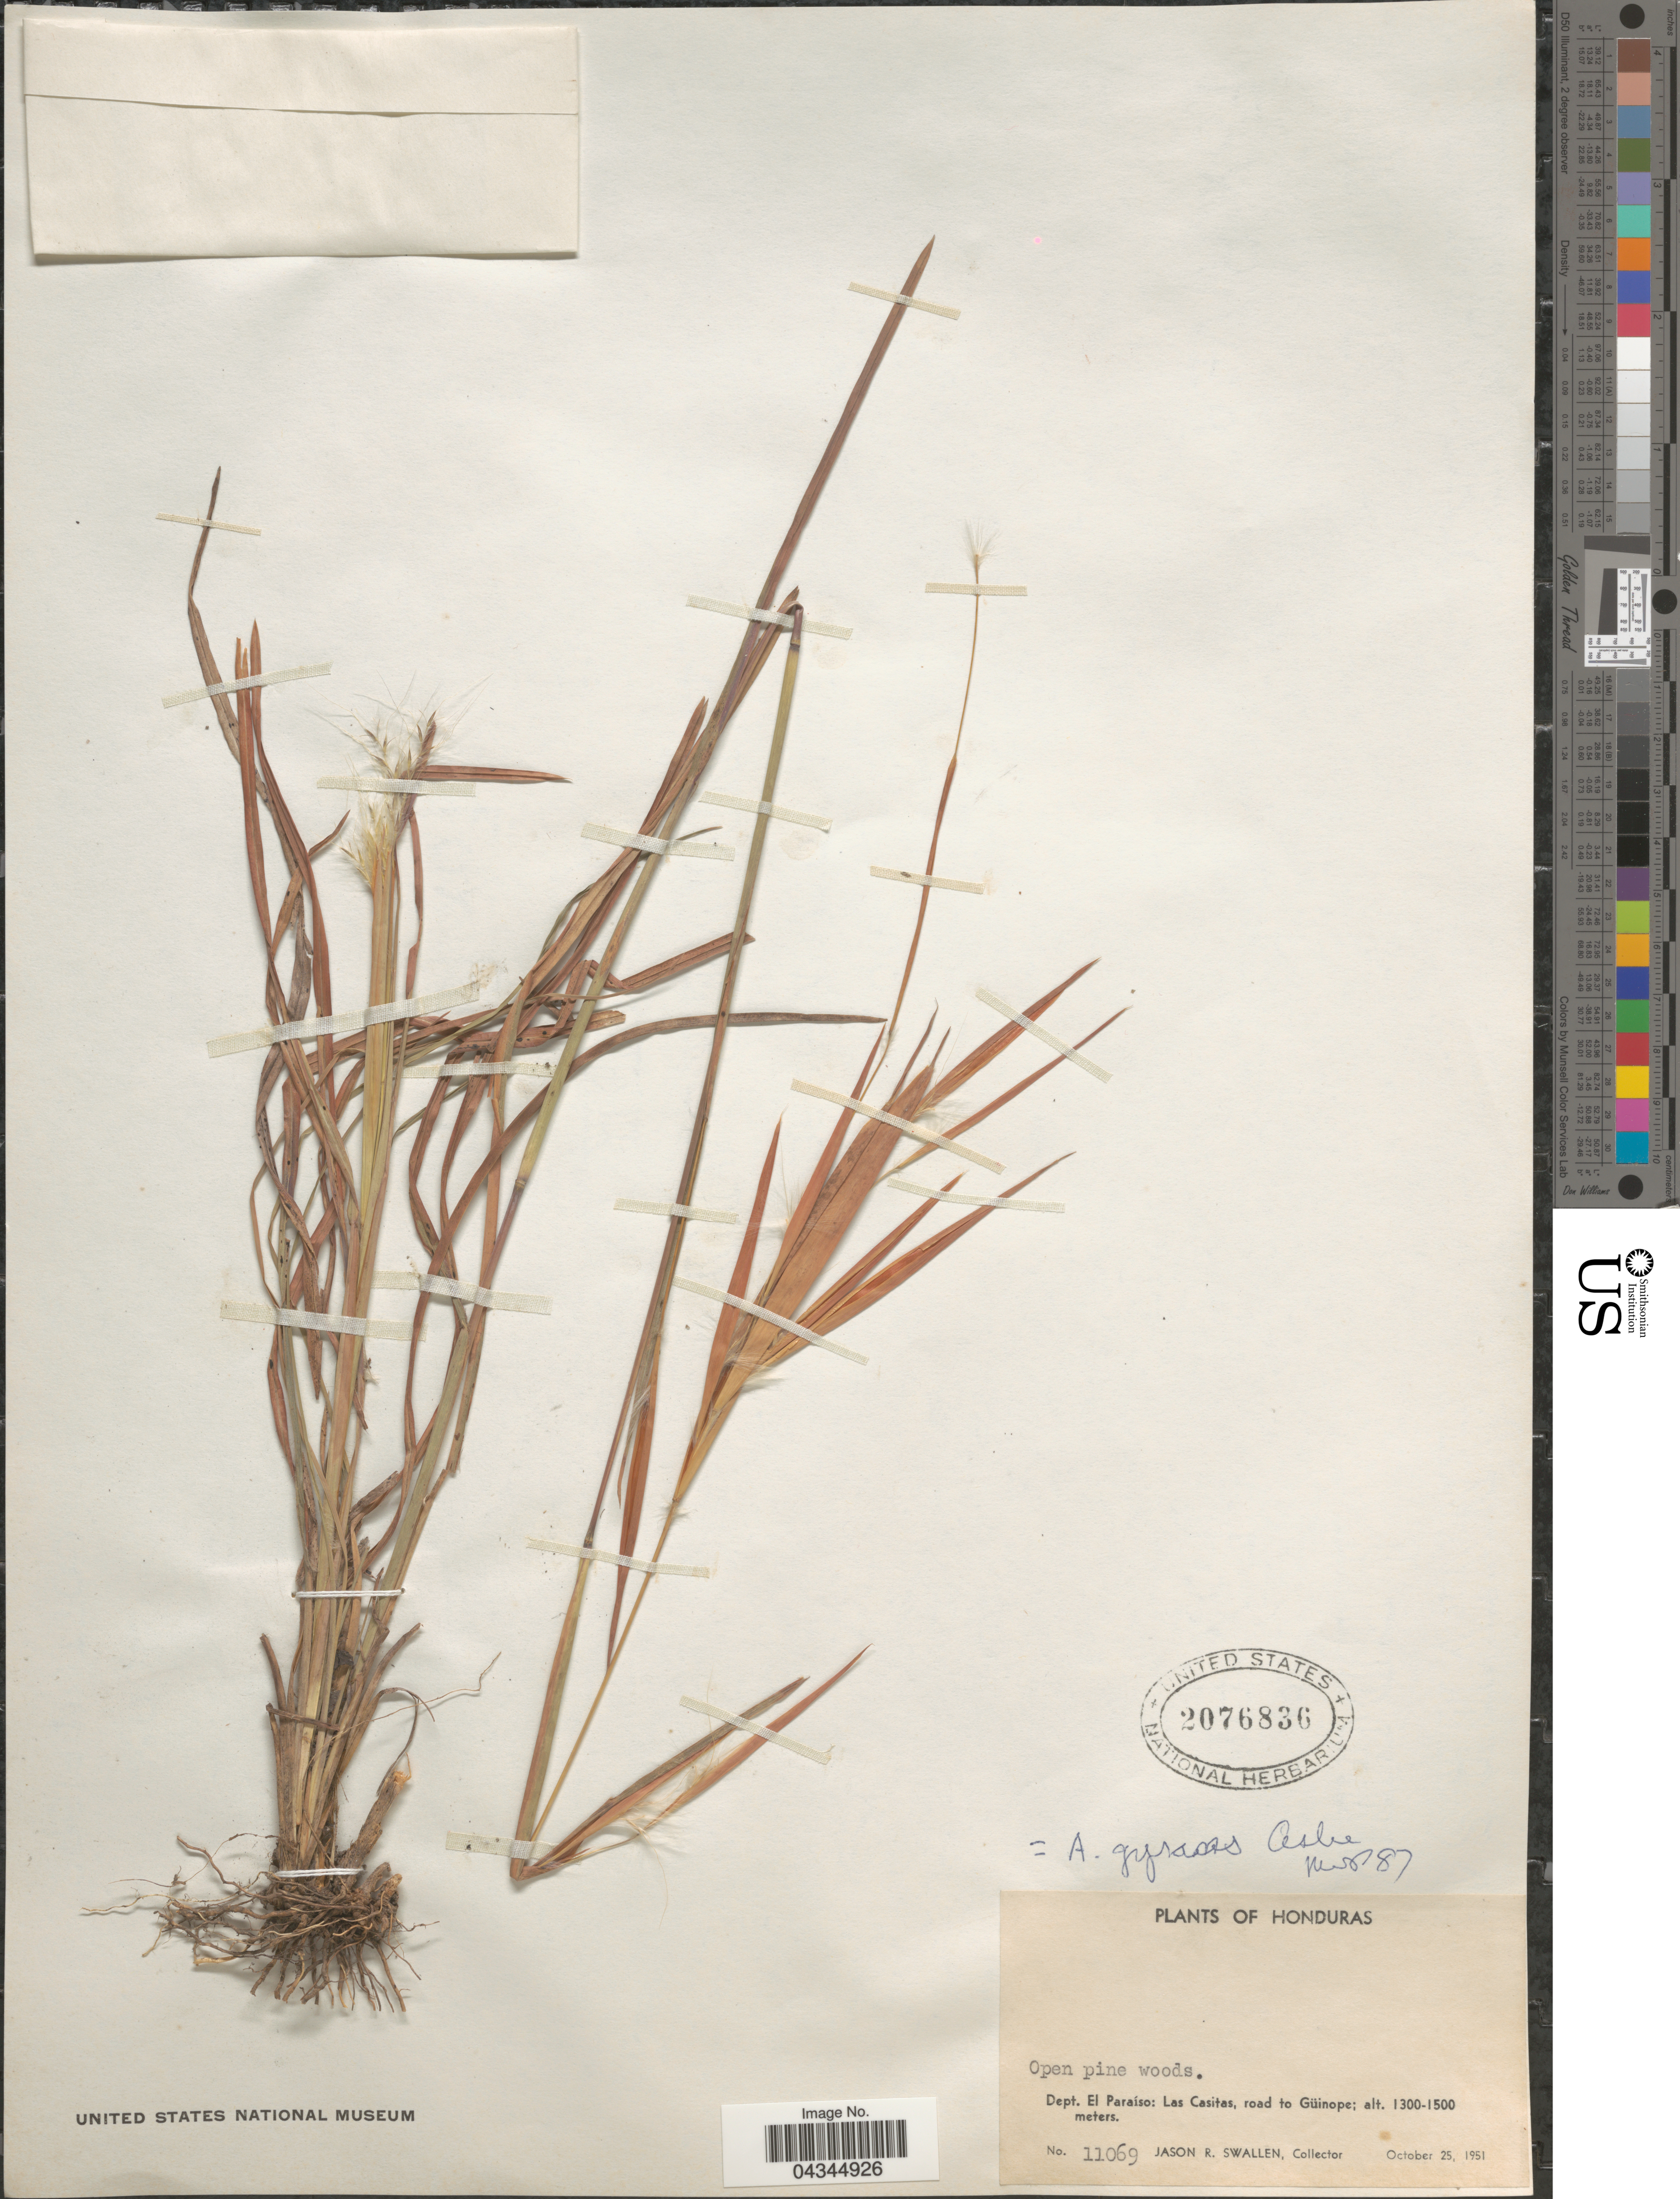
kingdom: Plantae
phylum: Tracheophyta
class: Liliopsida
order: Poales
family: Poaceae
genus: Andropogon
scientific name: Andropogon elliottii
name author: Chapm.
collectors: J. R. Swallen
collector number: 11069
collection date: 1951-10-25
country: Honduras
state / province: El Paraiso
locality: Dept. El Paraíso: Las Casitas, road to Güinope.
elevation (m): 1300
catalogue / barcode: US 2076836